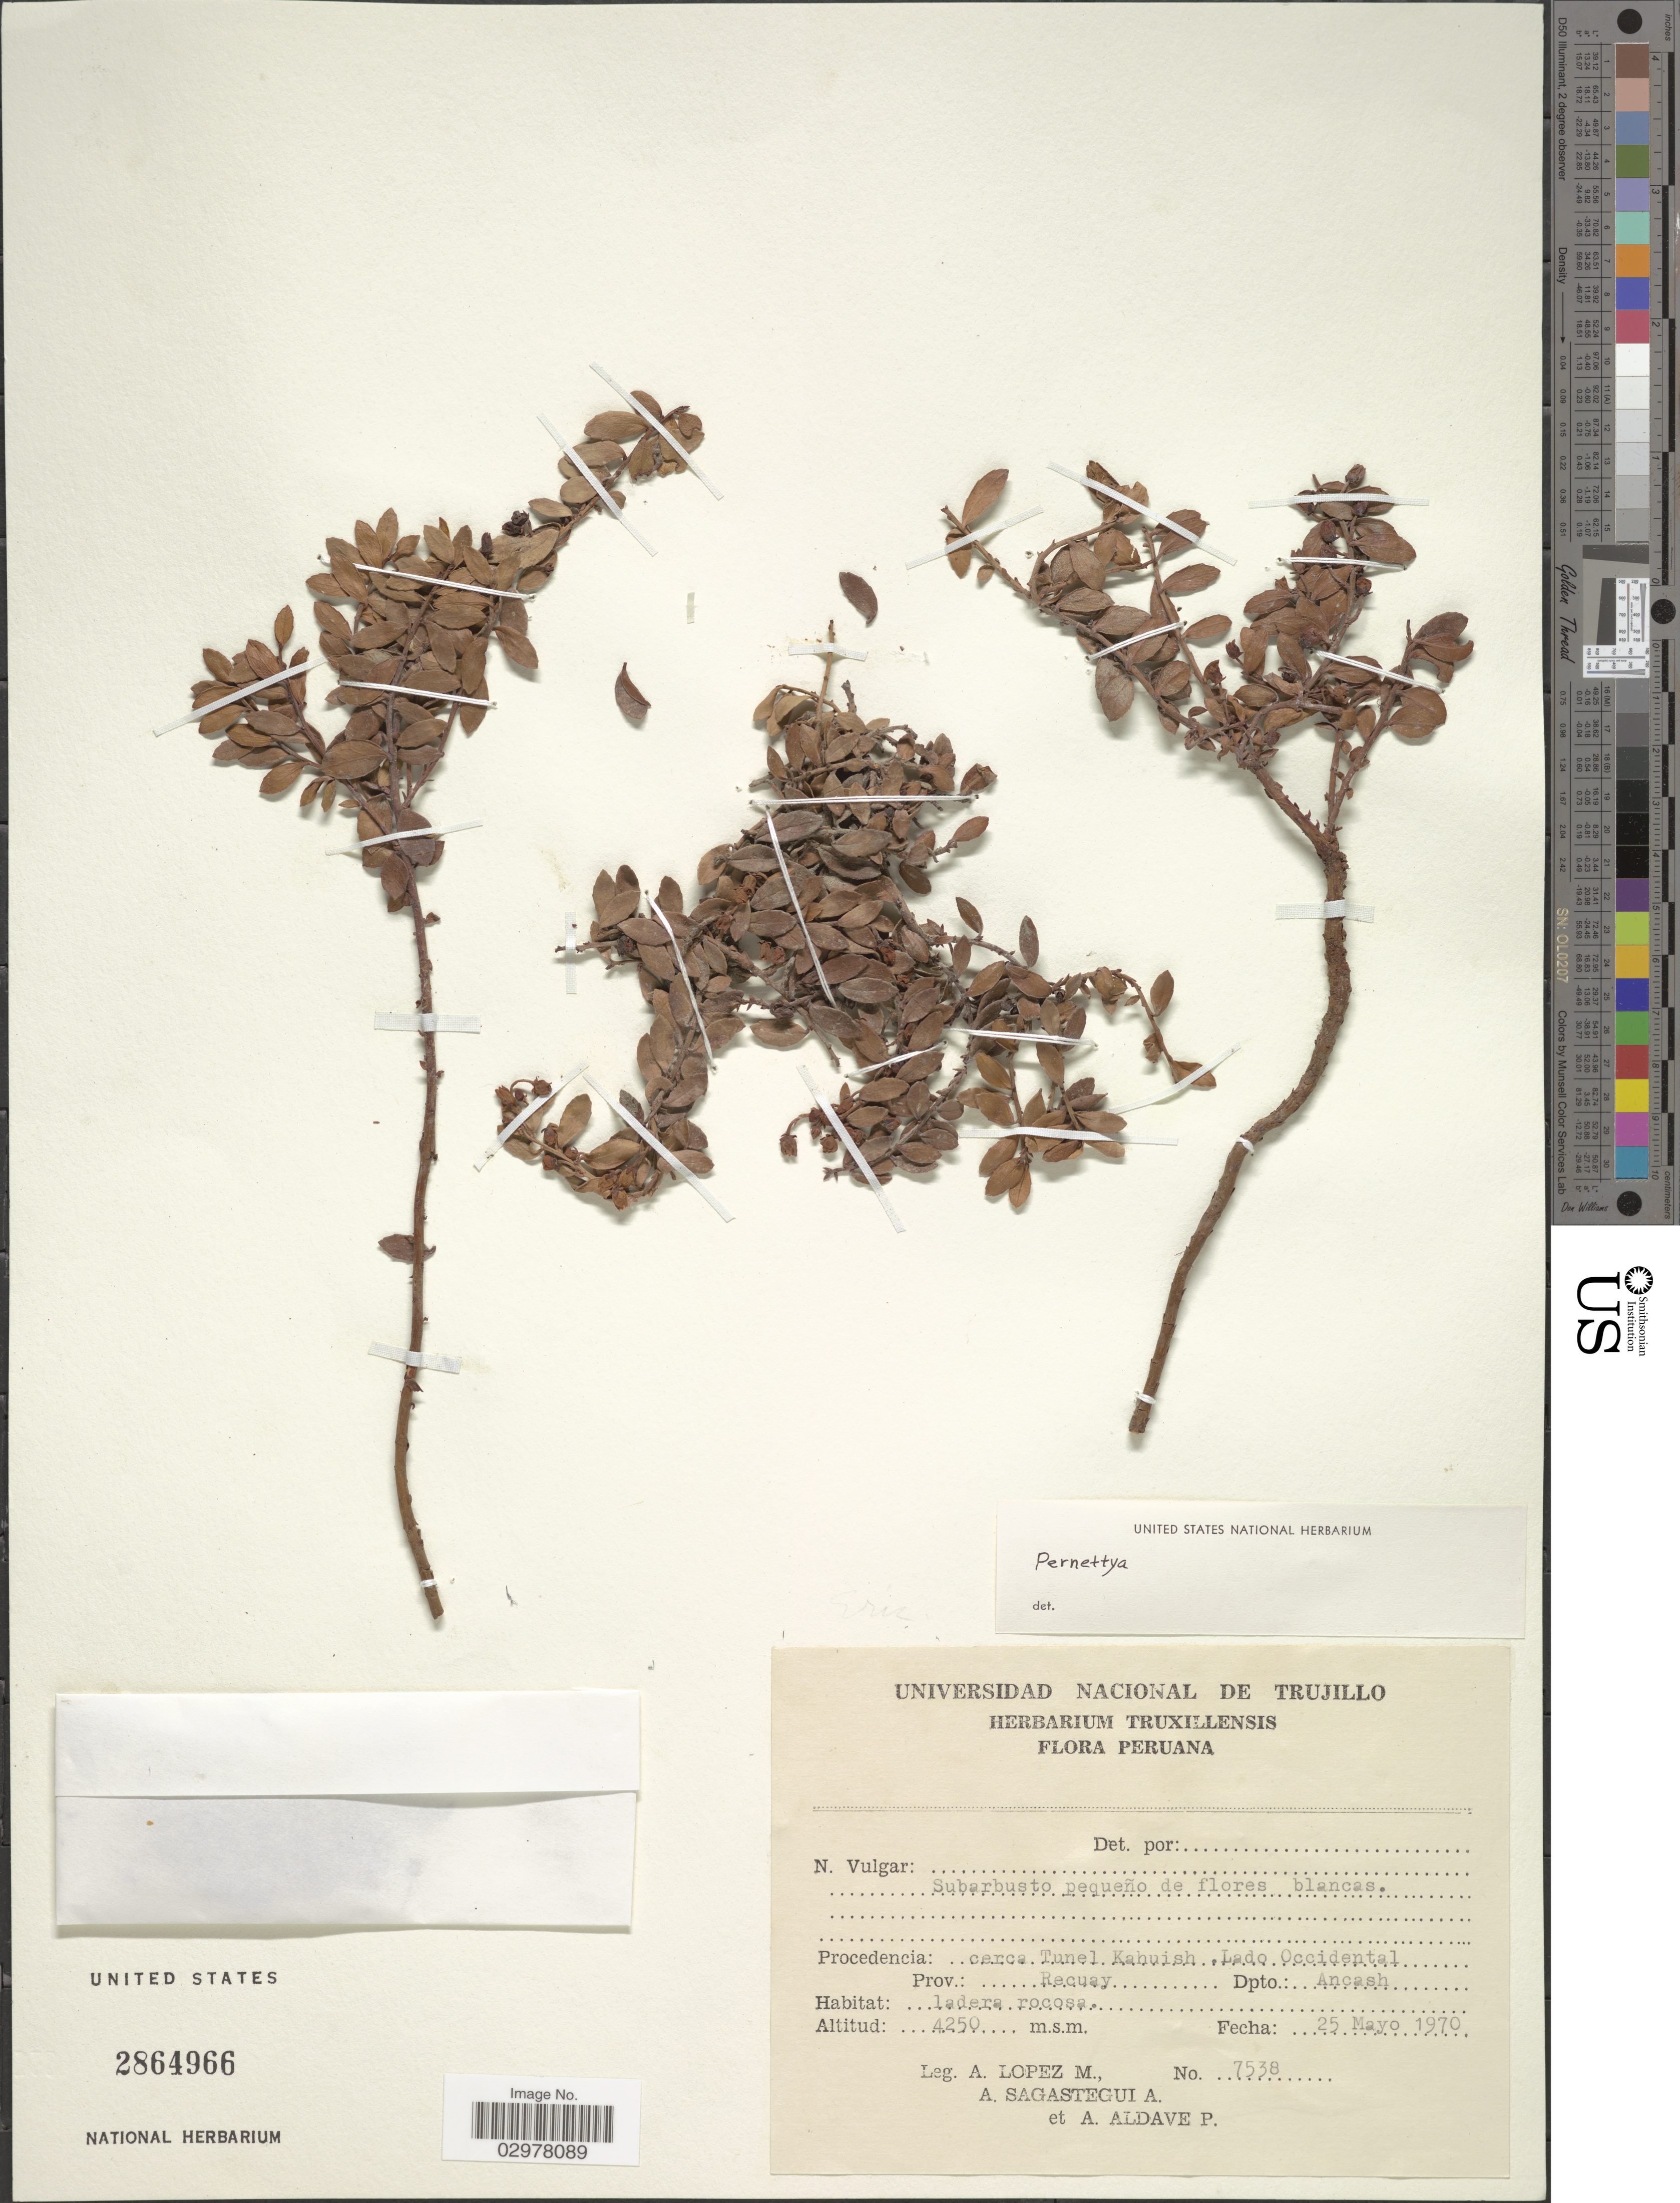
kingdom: Plantae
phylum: Tracheophyta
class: Magnoliopsida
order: Ericales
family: Ericaceae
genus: Pernettya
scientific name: Pernettya sp.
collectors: A. López M., A. Sagástegui A. & A. Aldave P.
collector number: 7538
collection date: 1970-05-25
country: Peru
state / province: Ancash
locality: Cerca Tunel Kahuish, Lado Occidental. Prov: Recuay, Dpto. Ancash.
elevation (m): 4250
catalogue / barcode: US 2864966